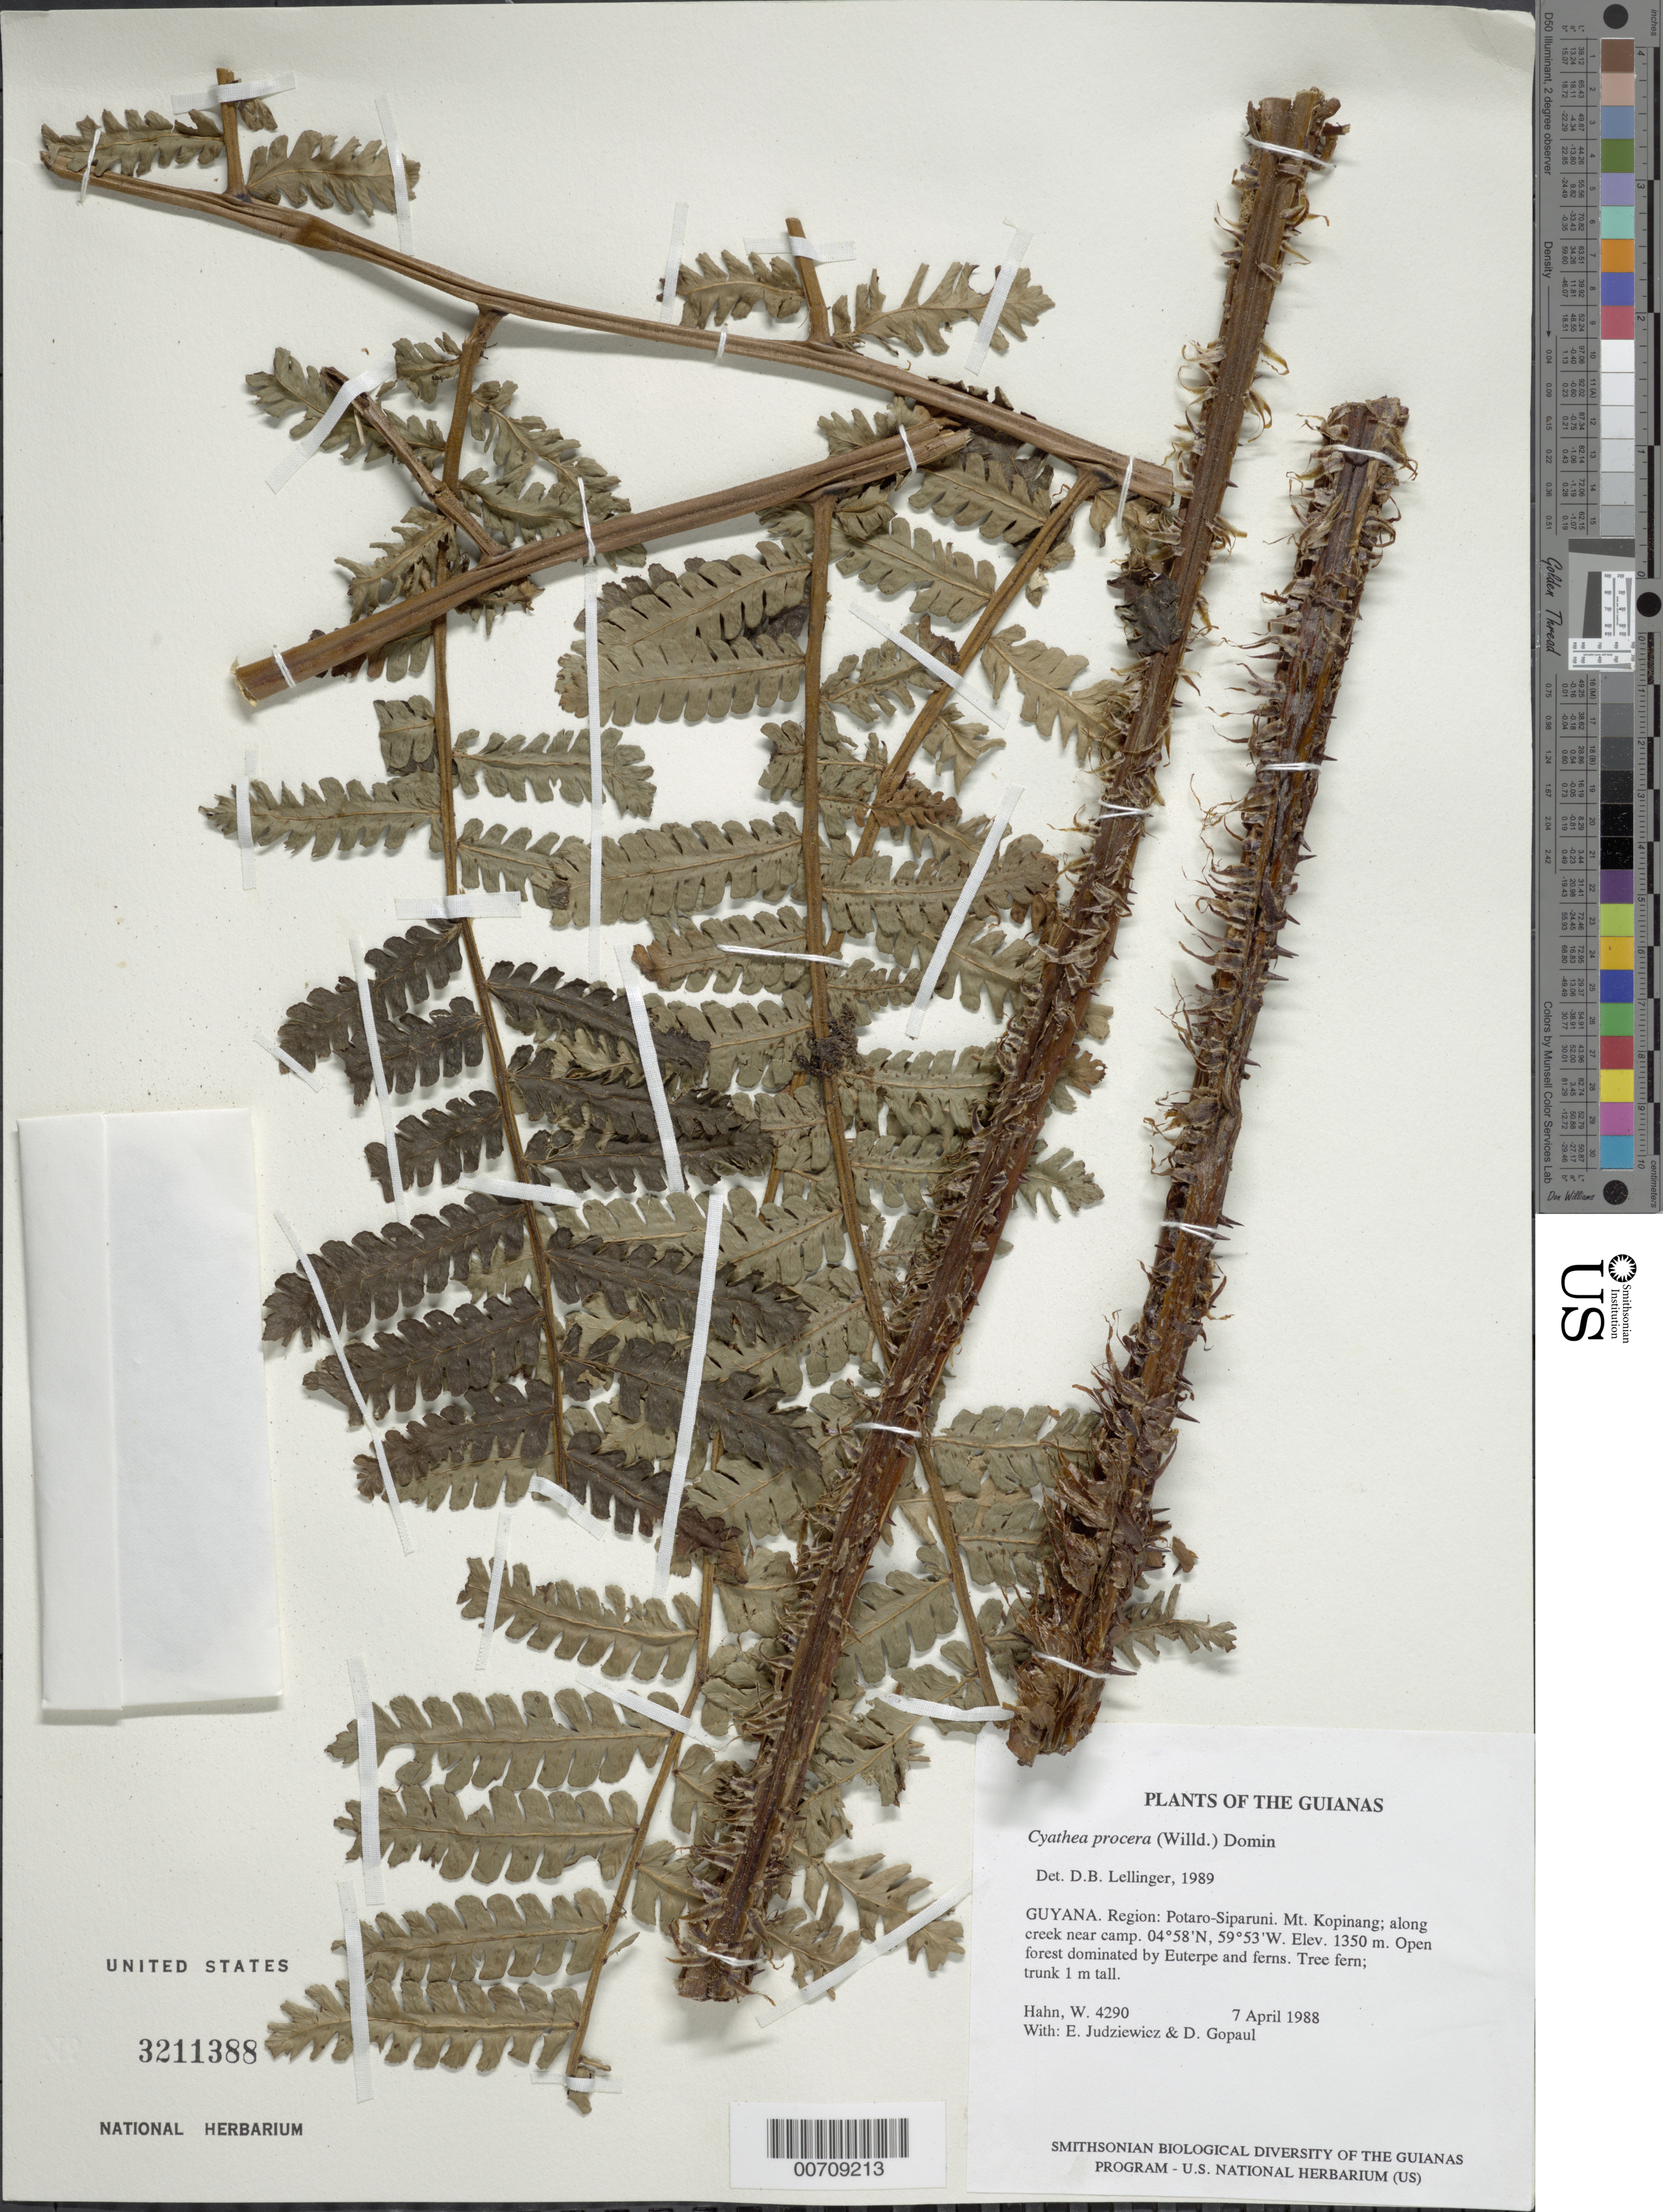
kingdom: Plantae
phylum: Tracheophyta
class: Polypodiopsida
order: Cyatheales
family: Cyatheaceae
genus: Cyathea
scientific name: Cyathea pungens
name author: (Willd.) Domin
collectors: W. Hahn, E. J. Judziewicz & D. Gopaul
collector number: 4290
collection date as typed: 7 April 1988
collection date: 1988-04-07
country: Guyana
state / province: Potaro-Siparuni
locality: Mt. Kopinang; along creek near camp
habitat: Open forest dominated by Euterpe and ferns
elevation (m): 1350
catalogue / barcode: US 3211388